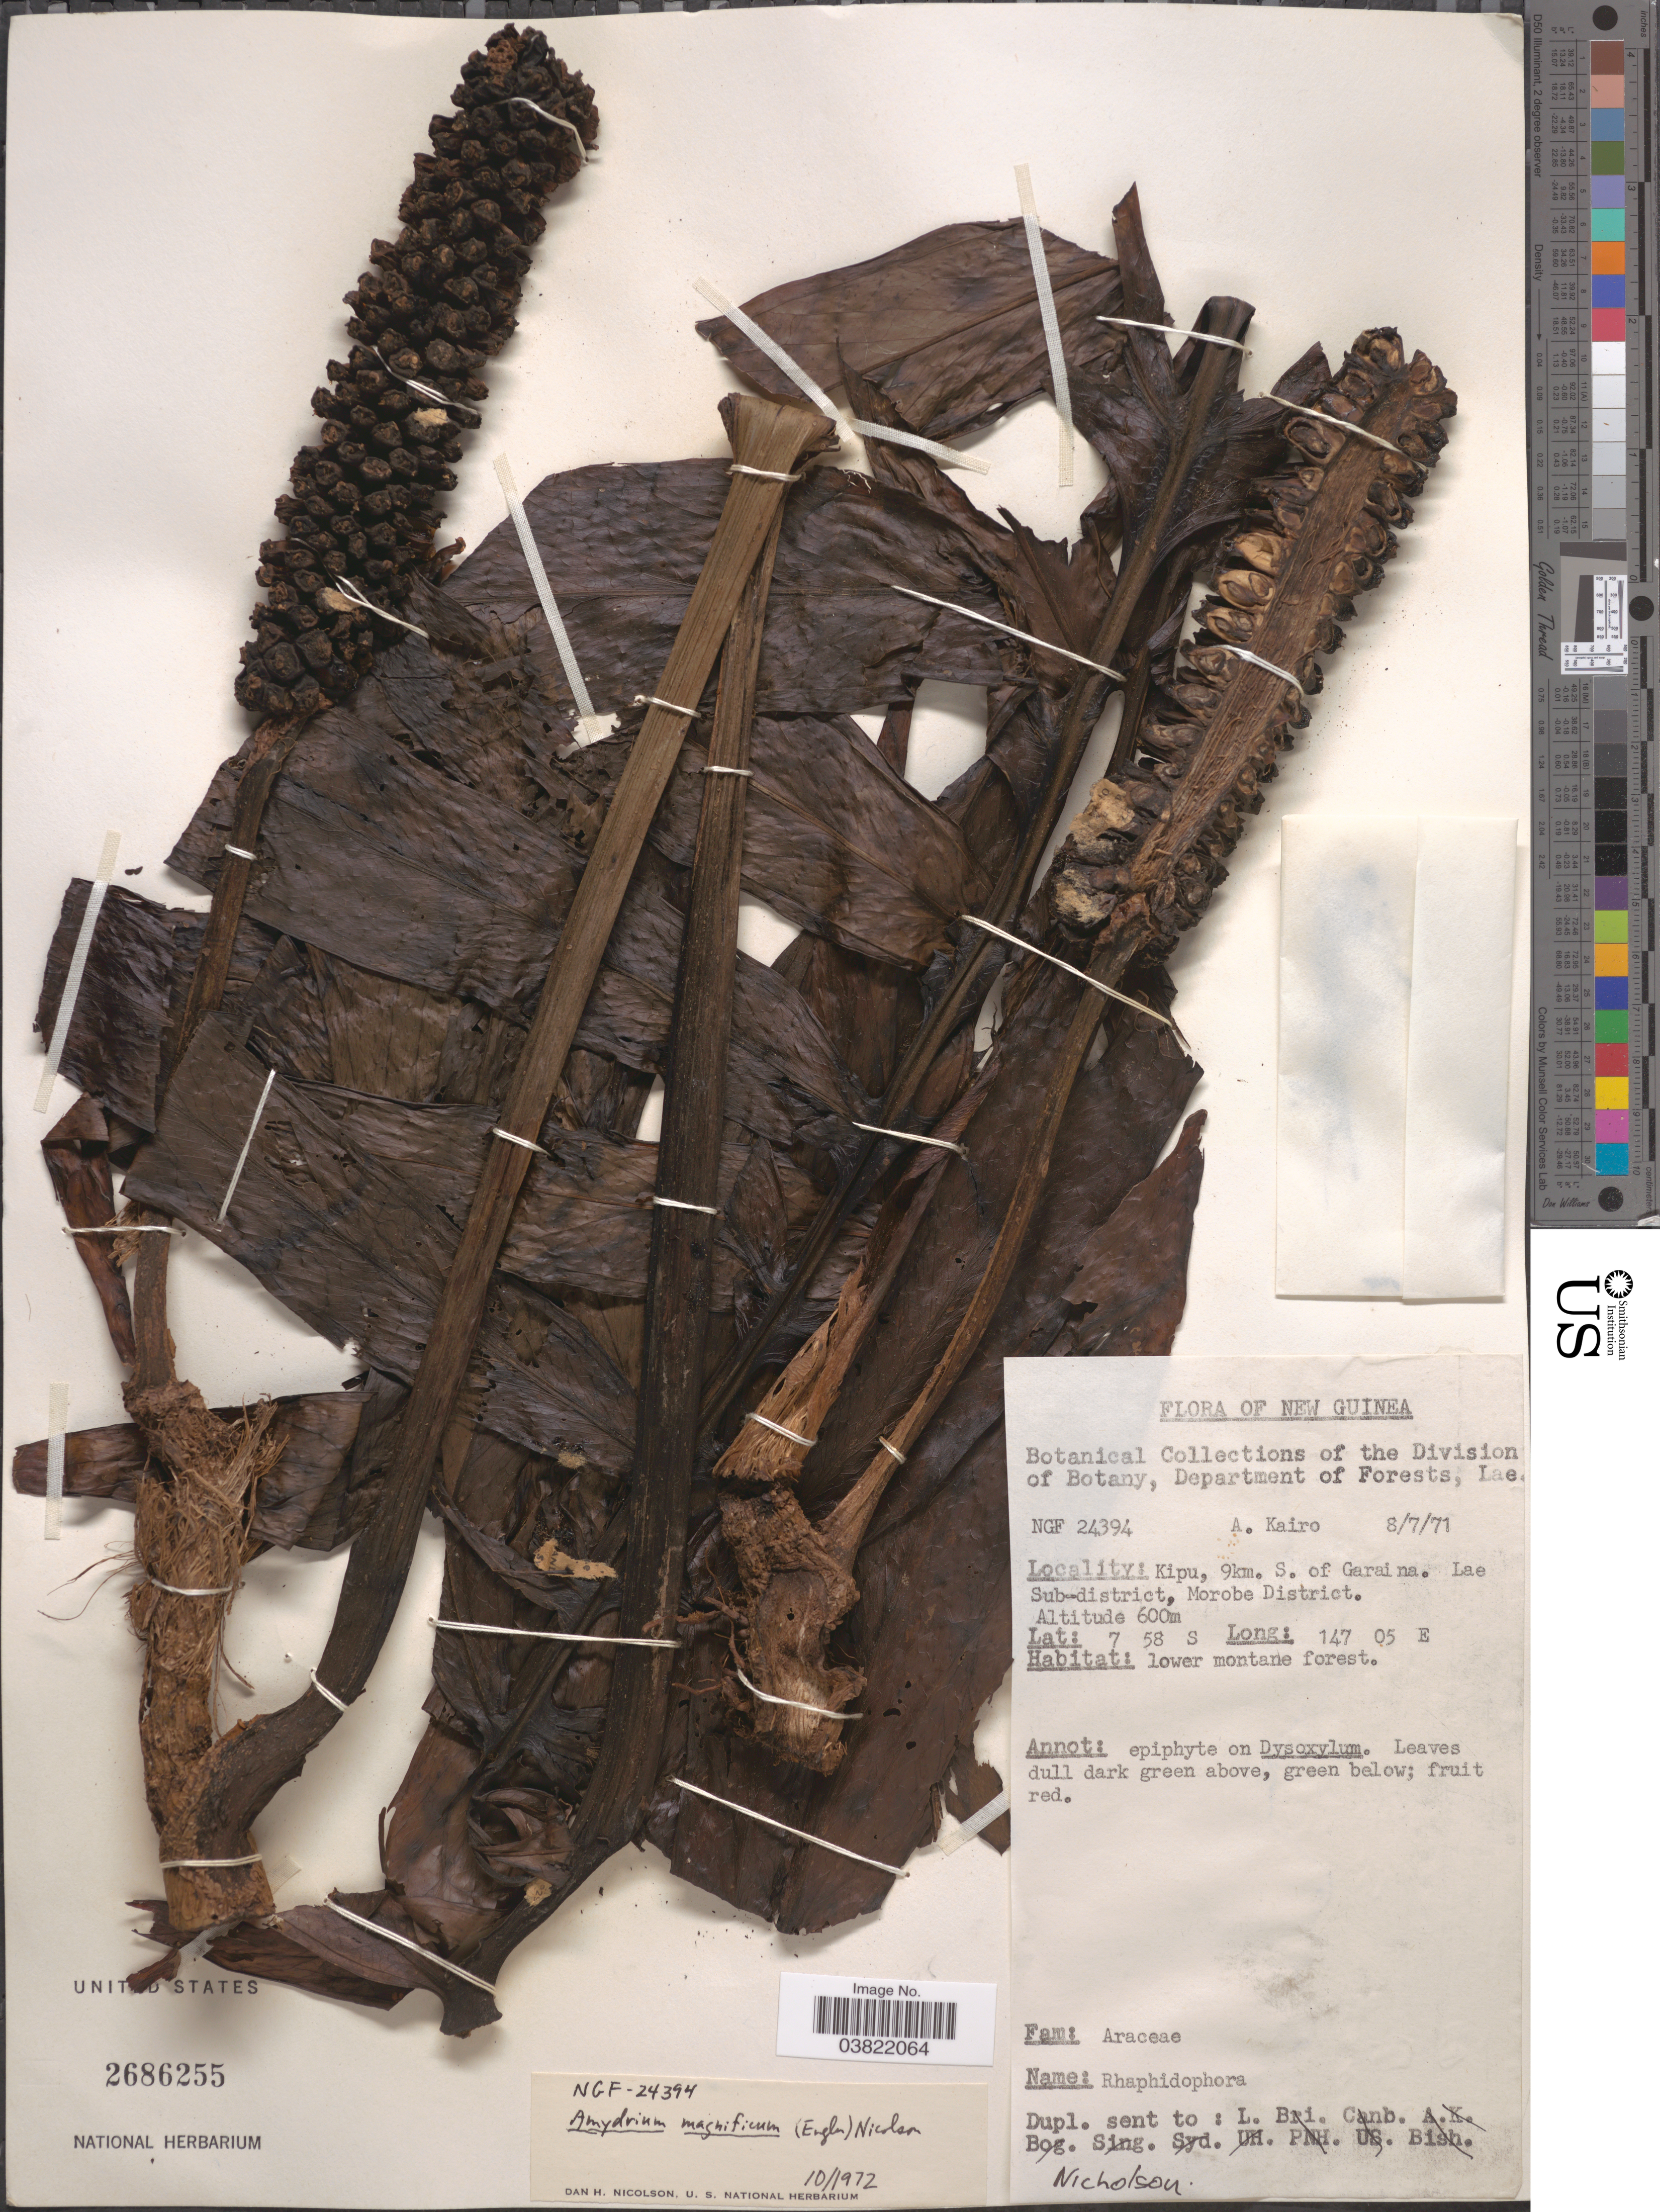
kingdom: Plantae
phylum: Tracheophyta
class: Liliopsida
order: Alismatales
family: Araceae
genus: Amydrium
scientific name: Amydrium zippelianum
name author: (Schott) Nicolson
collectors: A. Kairo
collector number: NGF24394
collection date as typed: Transcribed d/m/y: 8/7/71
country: Papua New Guinea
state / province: Morobe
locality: New Guinea. Kipu, 9km. S. of Garaina. Lae Sub-district, Morobe District.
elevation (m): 600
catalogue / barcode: US 2686255